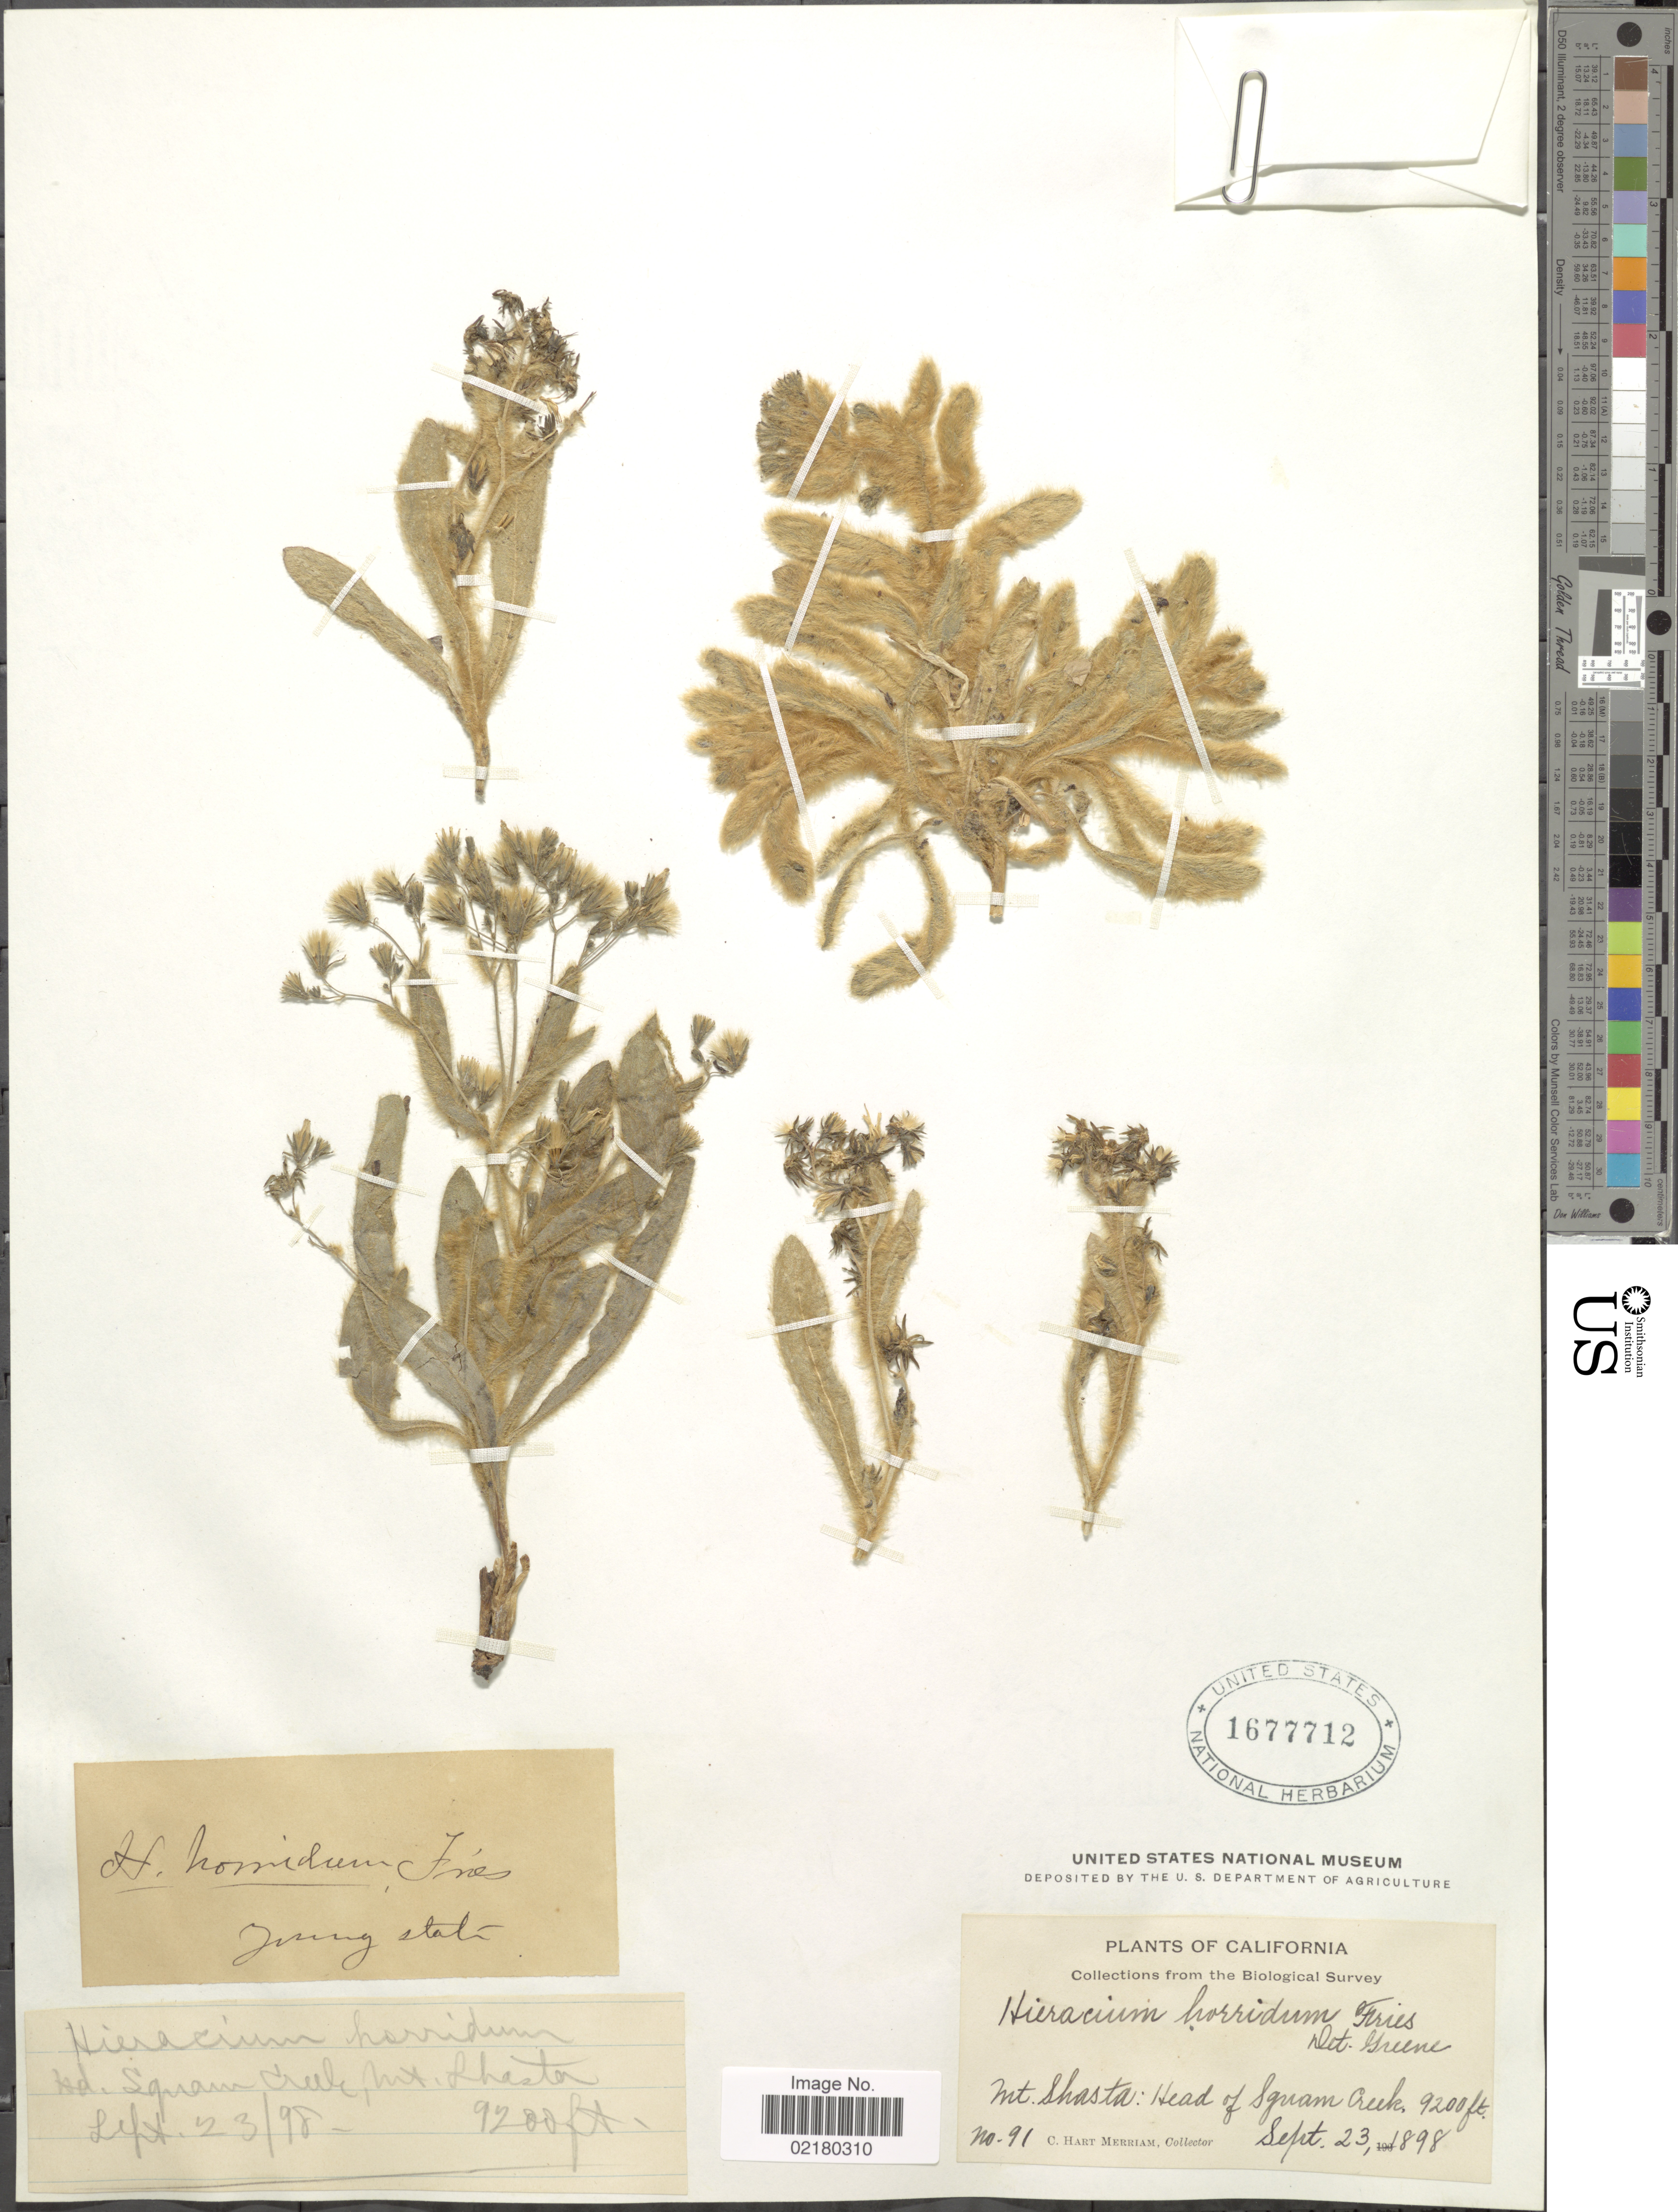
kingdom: Plantae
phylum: Tracheophyta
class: Magnoliopsida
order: Asterales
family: Asteraceae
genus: Hieracium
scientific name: Hieracium horridum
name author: Fr.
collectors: C. Merriam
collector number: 91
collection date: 1898-09-23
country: United States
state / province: California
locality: Mt. Shasta: head of Squaw Creek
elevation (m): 2804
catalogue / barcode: US 1677712